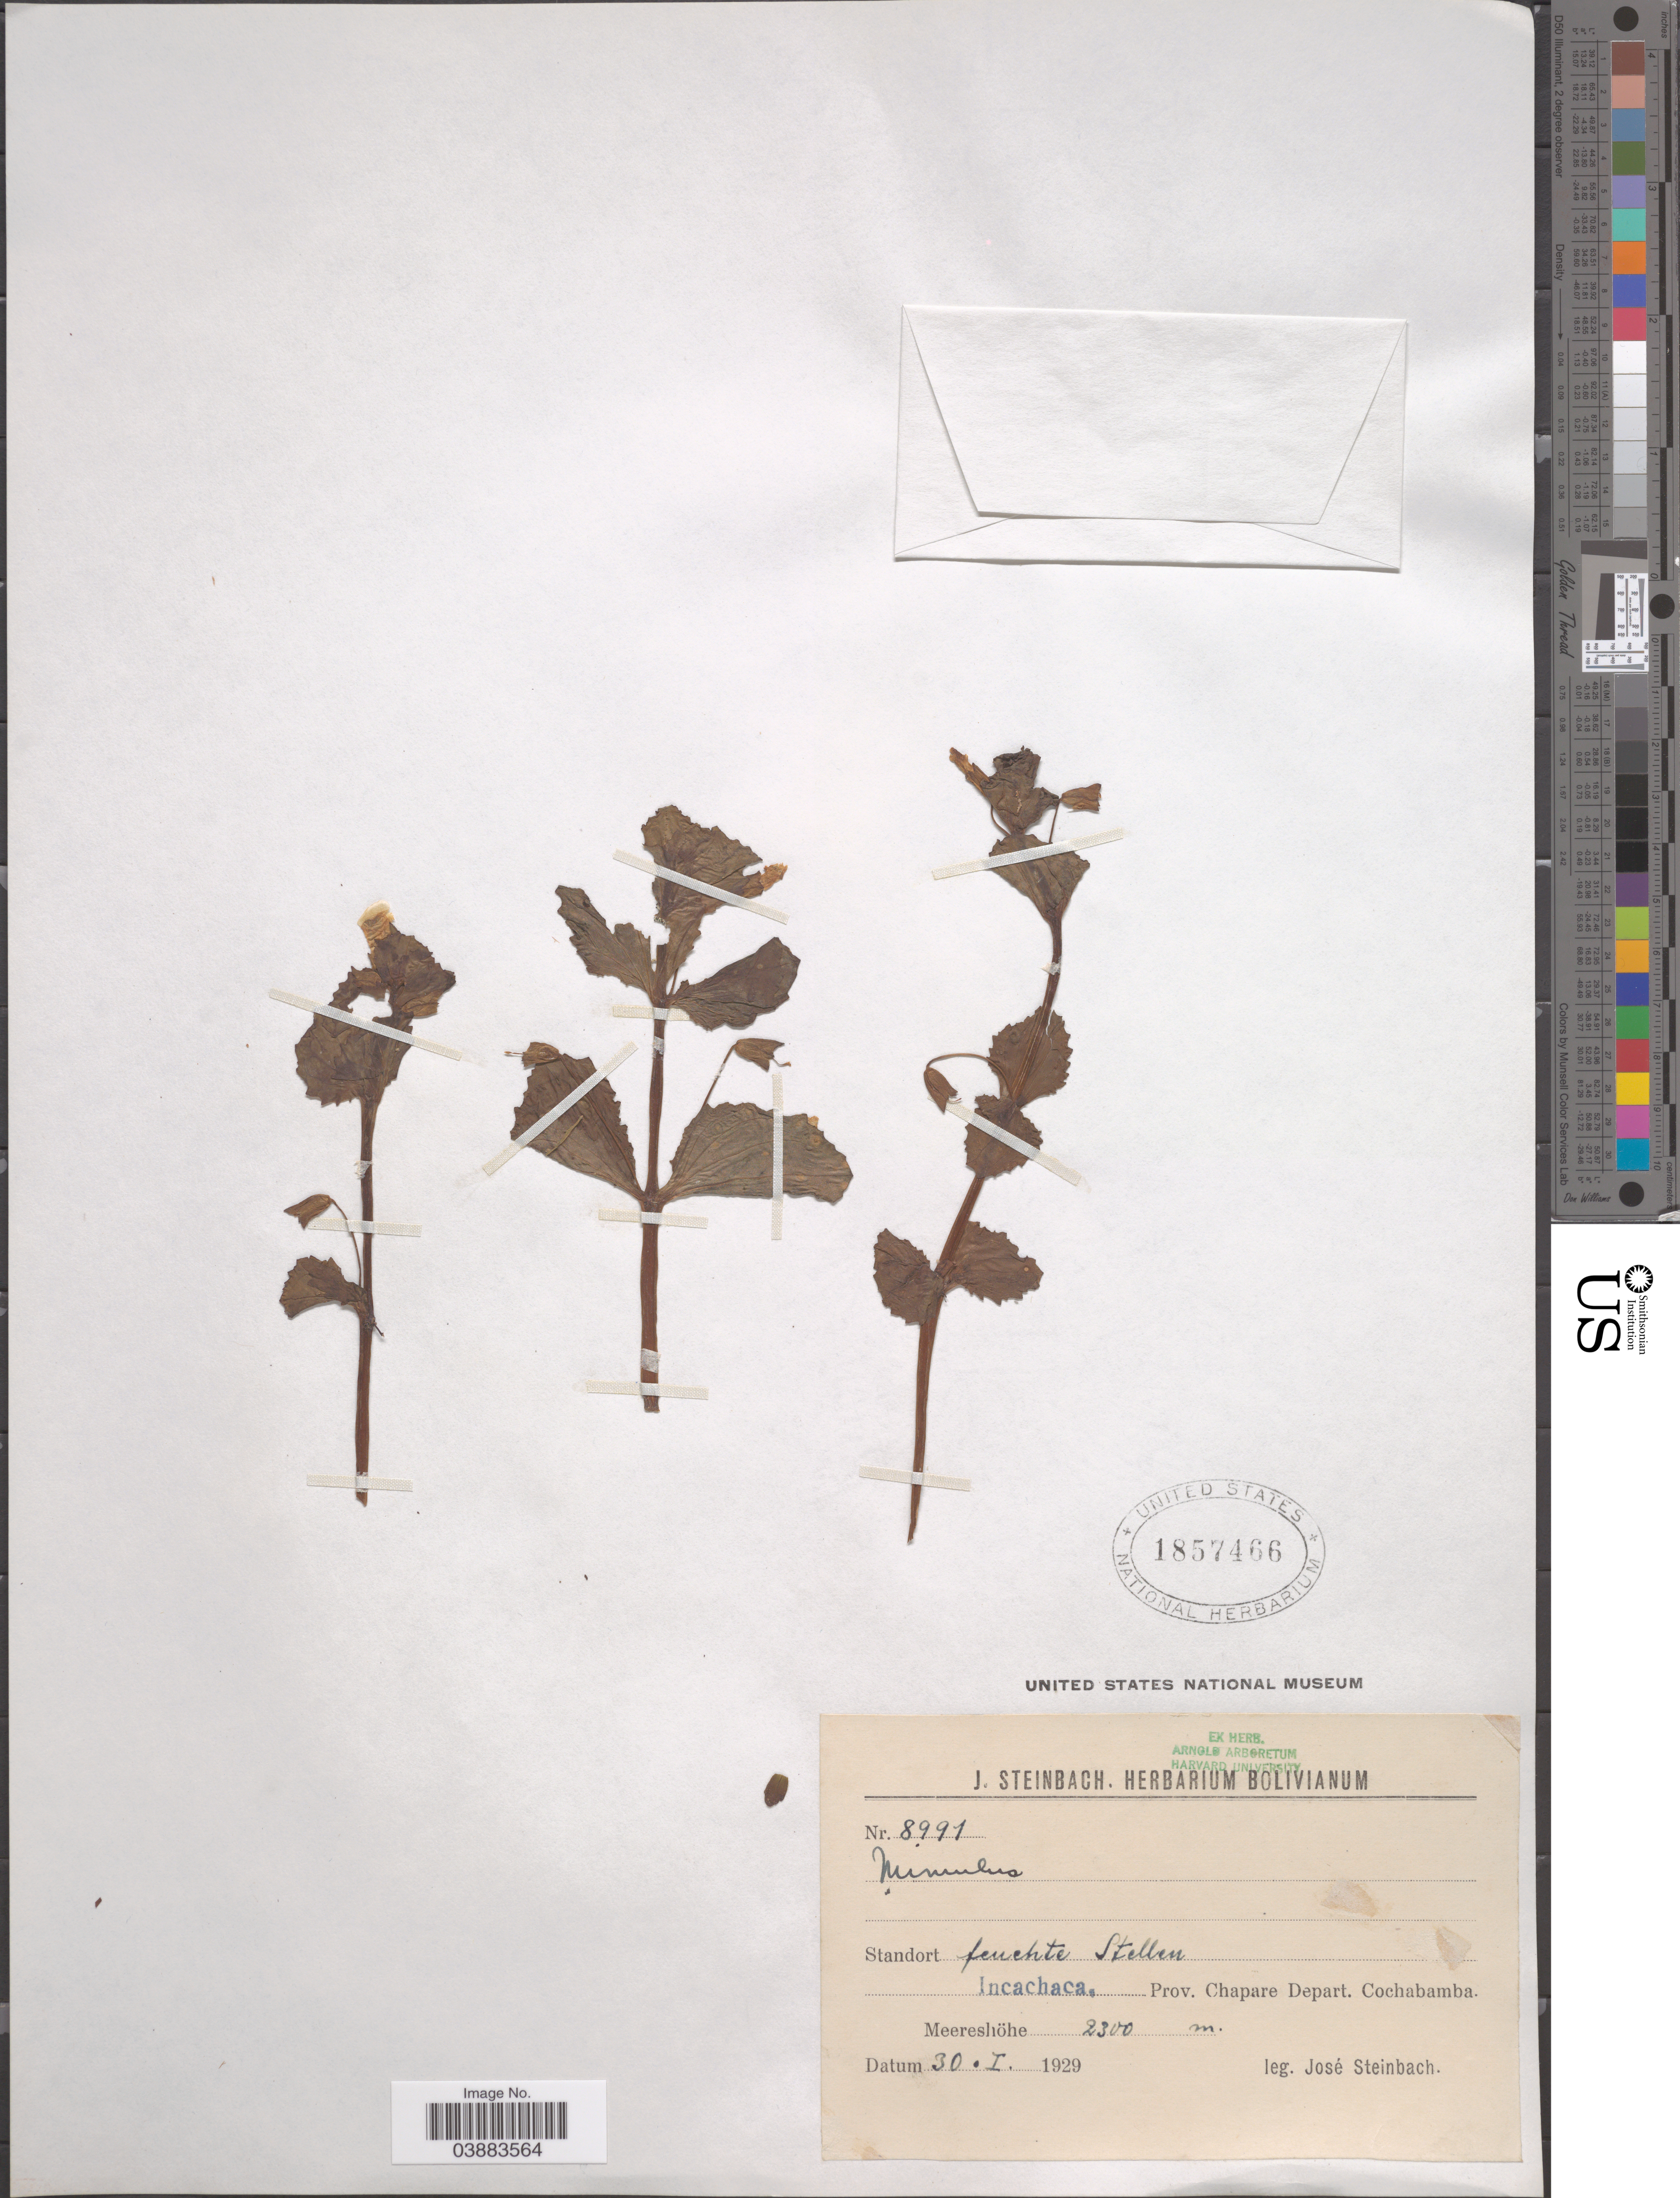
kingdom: Plantae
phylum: Tracheophyta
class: Magnoliopsida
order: Lamiales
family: Phrymaceae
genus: Mimulus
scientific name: Mimulus sp.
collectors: J. Steinbach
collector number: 8991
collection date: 1929-01-30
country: Bolivia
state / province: Cochabamba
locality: Feuchte Stellen. Incachaca. Prov. Chapare Depart. Cochabamba.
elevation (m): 2300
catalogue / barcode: US 1857466